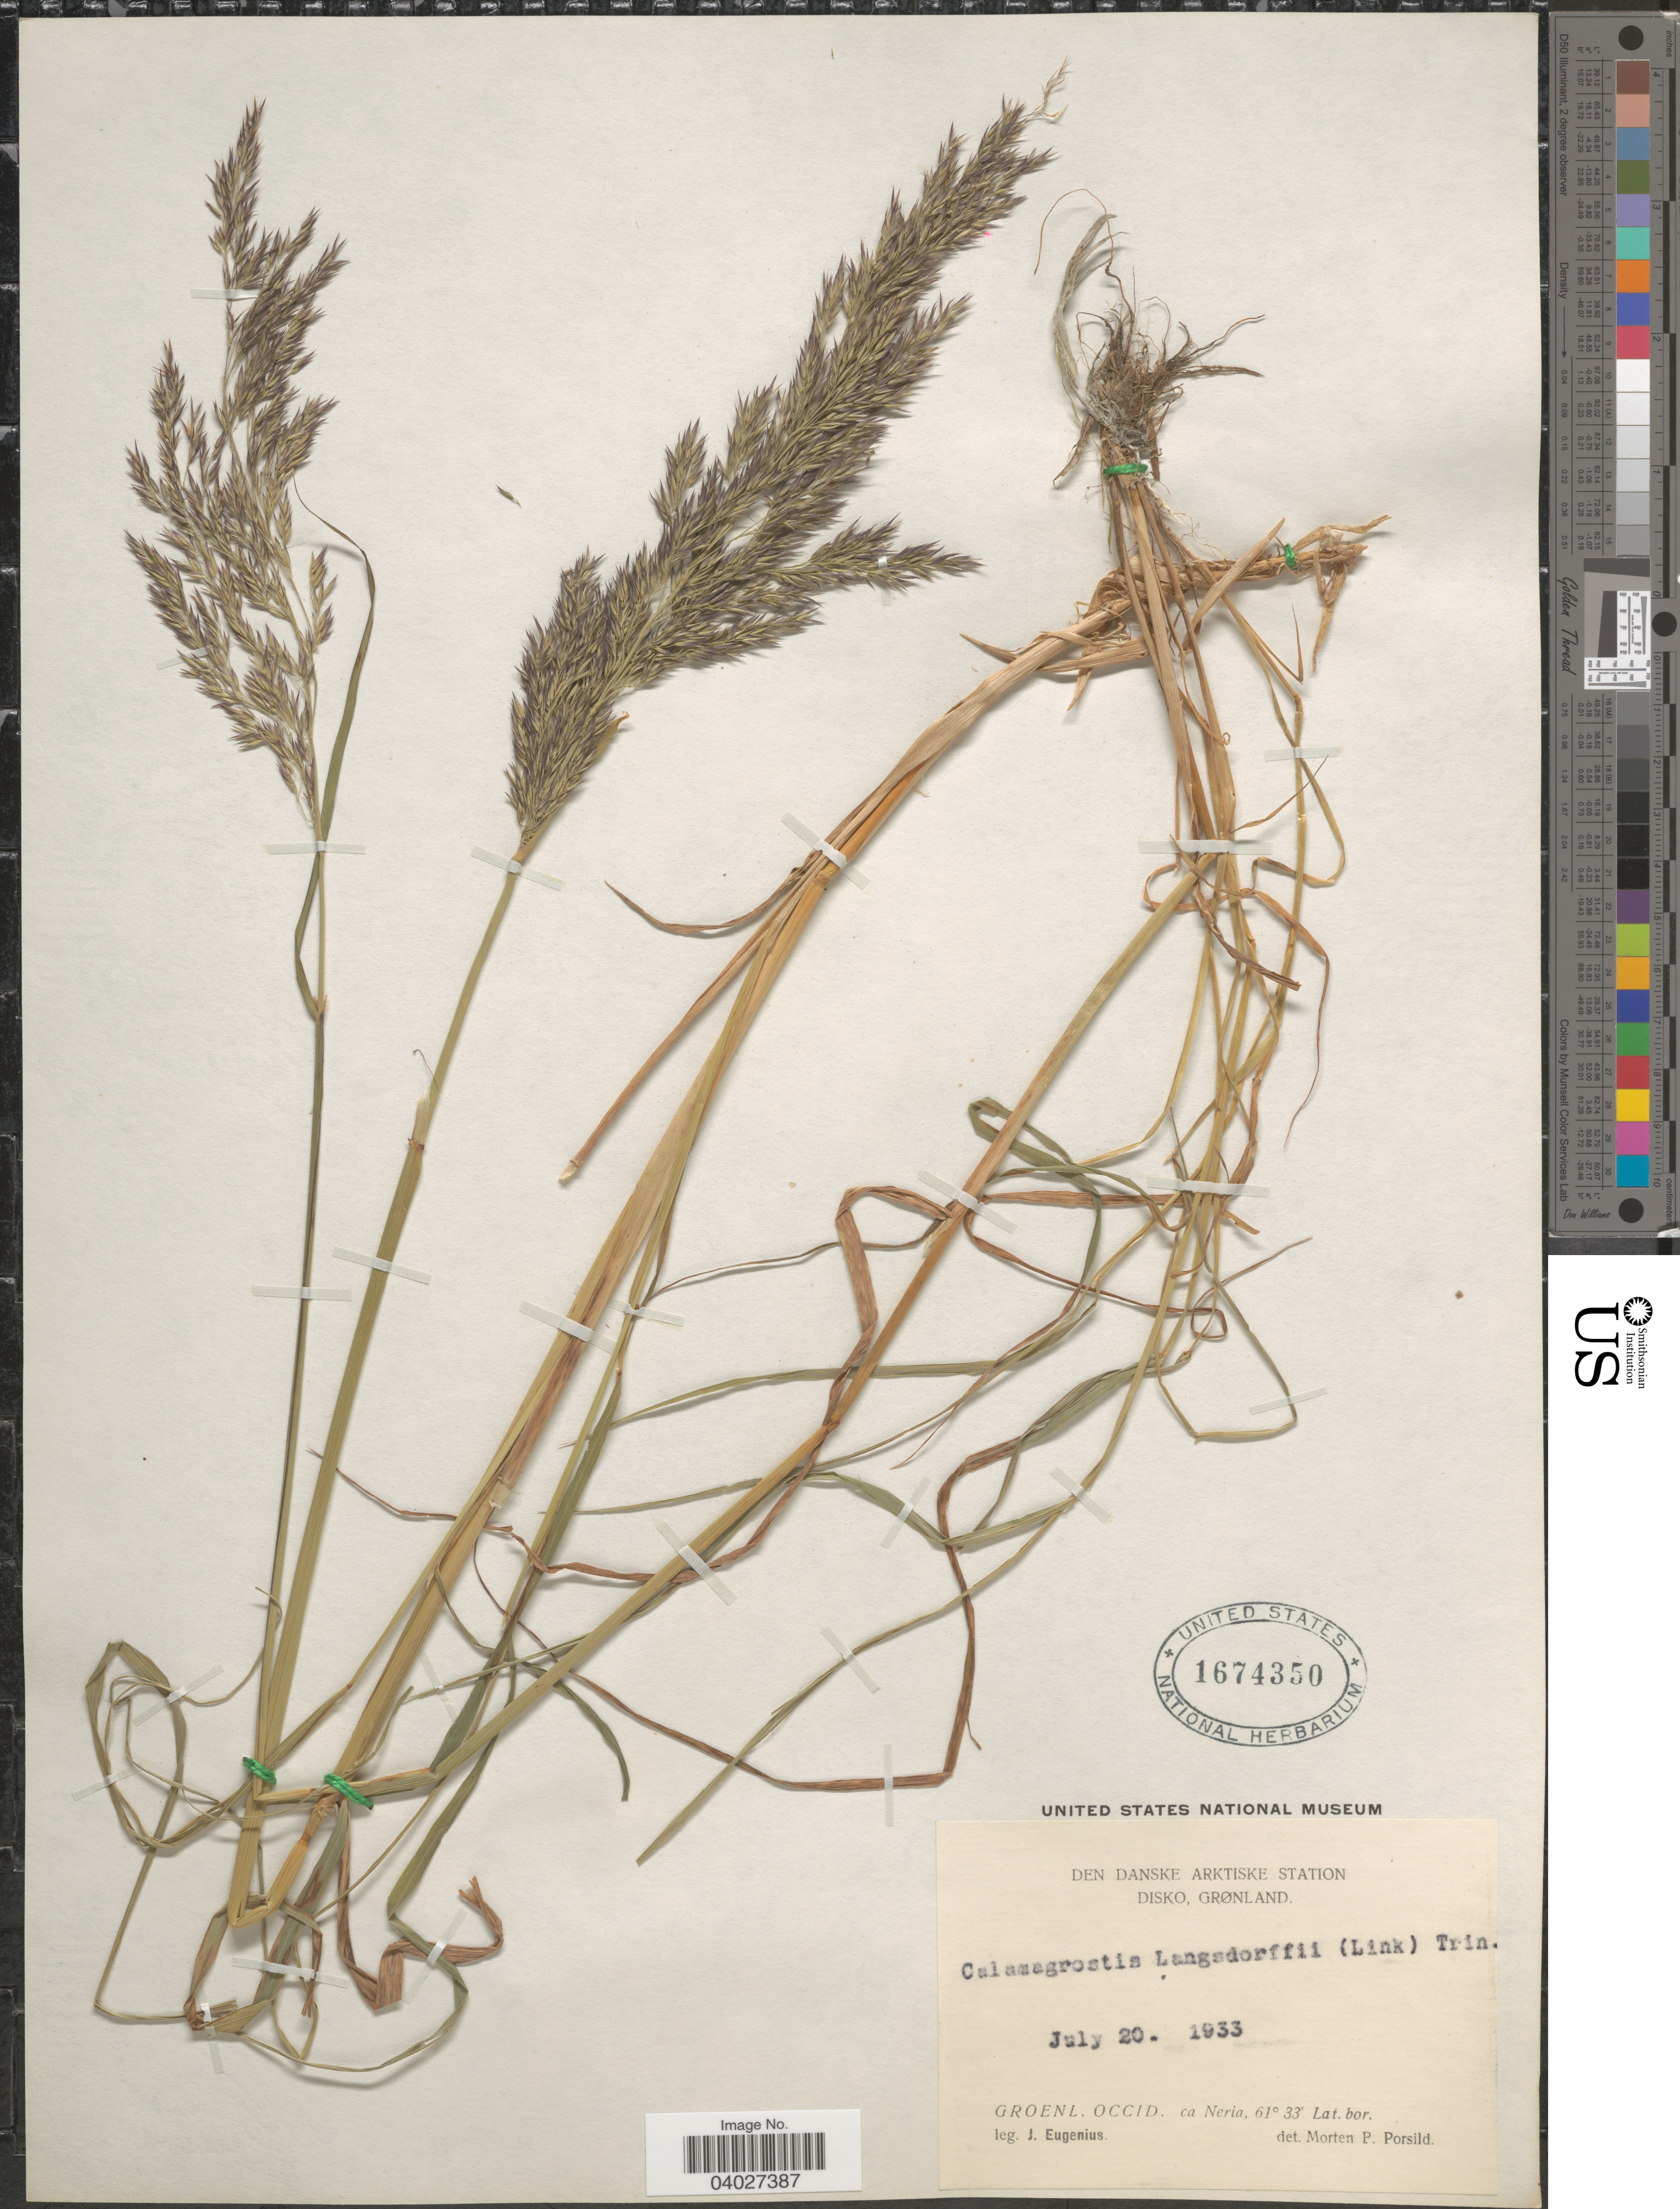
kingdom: Plantae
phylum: Tracheophyta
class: Liliopsida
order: Poales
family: Poaceae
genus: Calamagrostis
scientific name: Calamagrostis canadensis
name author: (Michx.) P. Beauv.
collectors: J. Eugenius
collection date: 1933-07-20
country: Greenland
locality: Den Danske Arktiske Station. Disko. Grønland. Groenl. Occid. ca Neria.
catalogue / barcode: US 1674350